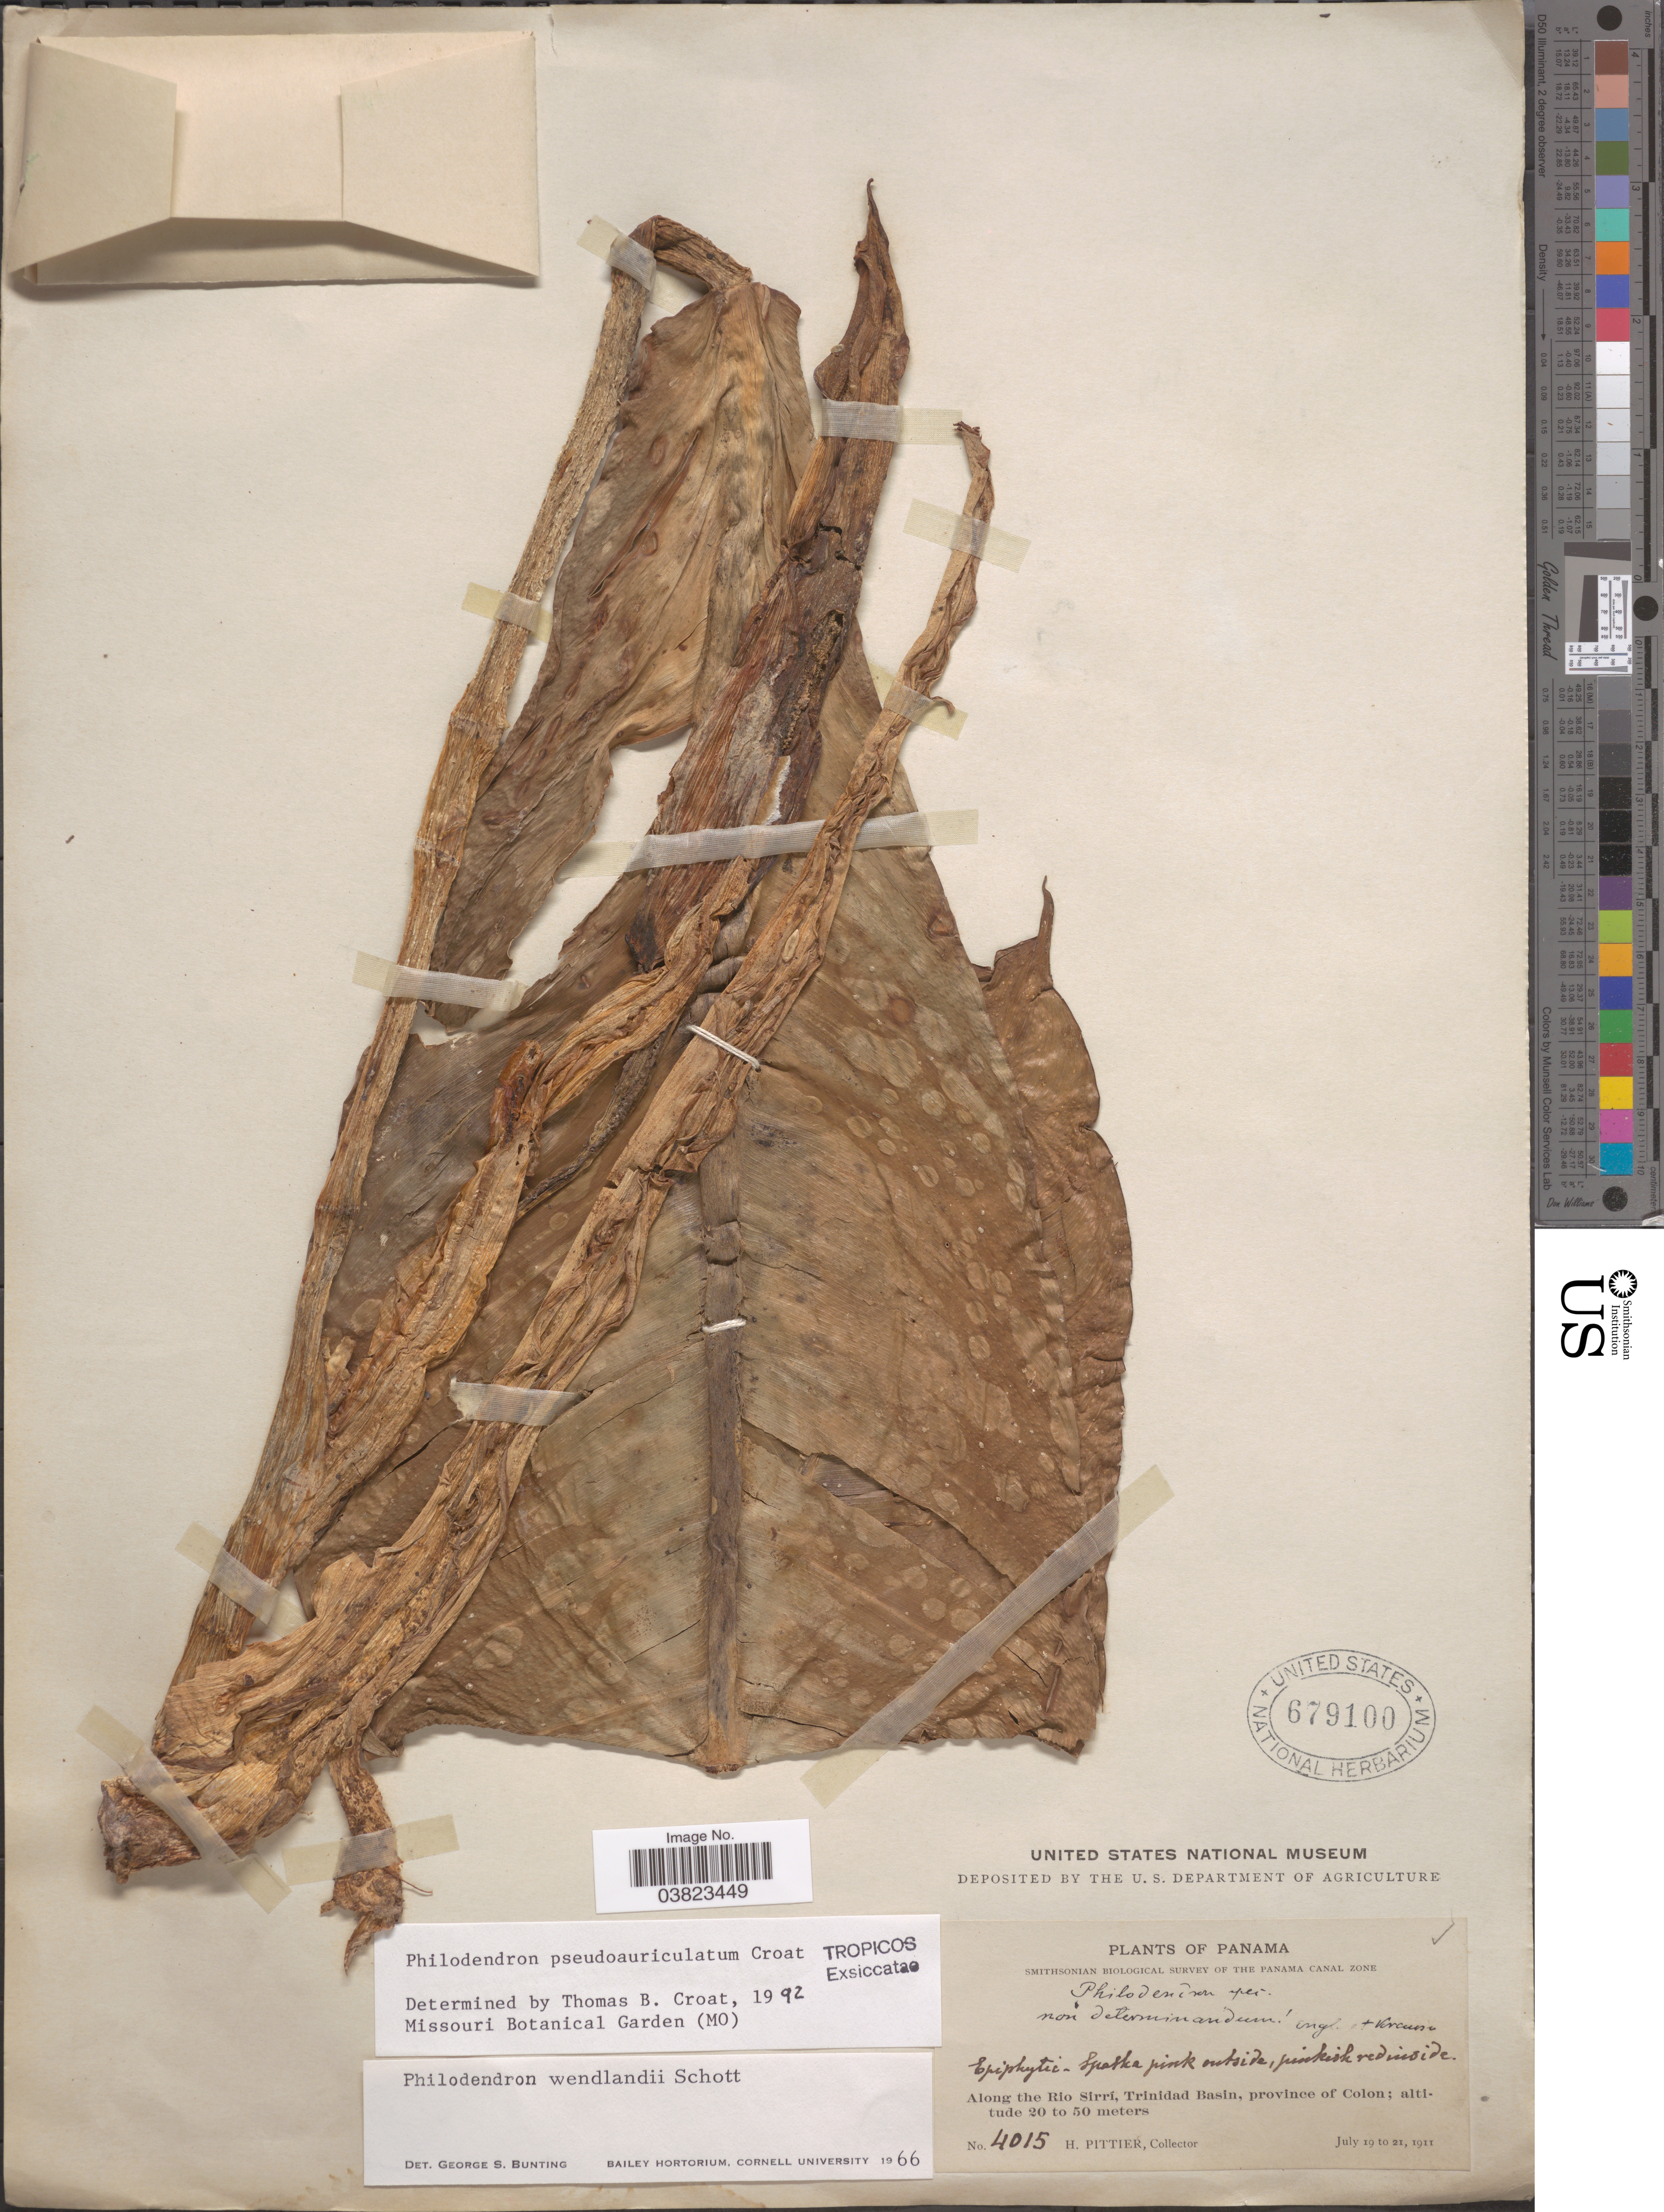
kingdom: Plantae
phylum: Tracheophyta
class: Liliopsida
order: Alismatales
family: Araceae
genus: Philodendron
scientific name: Philodendron panamense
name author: K. Krause in Engl.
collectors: H. F. Pittier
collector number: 4015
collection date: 1911-07-19/1911-07-21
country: Panama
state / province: Colón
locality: Along the Rio Sirrí, Trinidad Basin.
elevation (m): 20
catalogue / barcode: US 679100